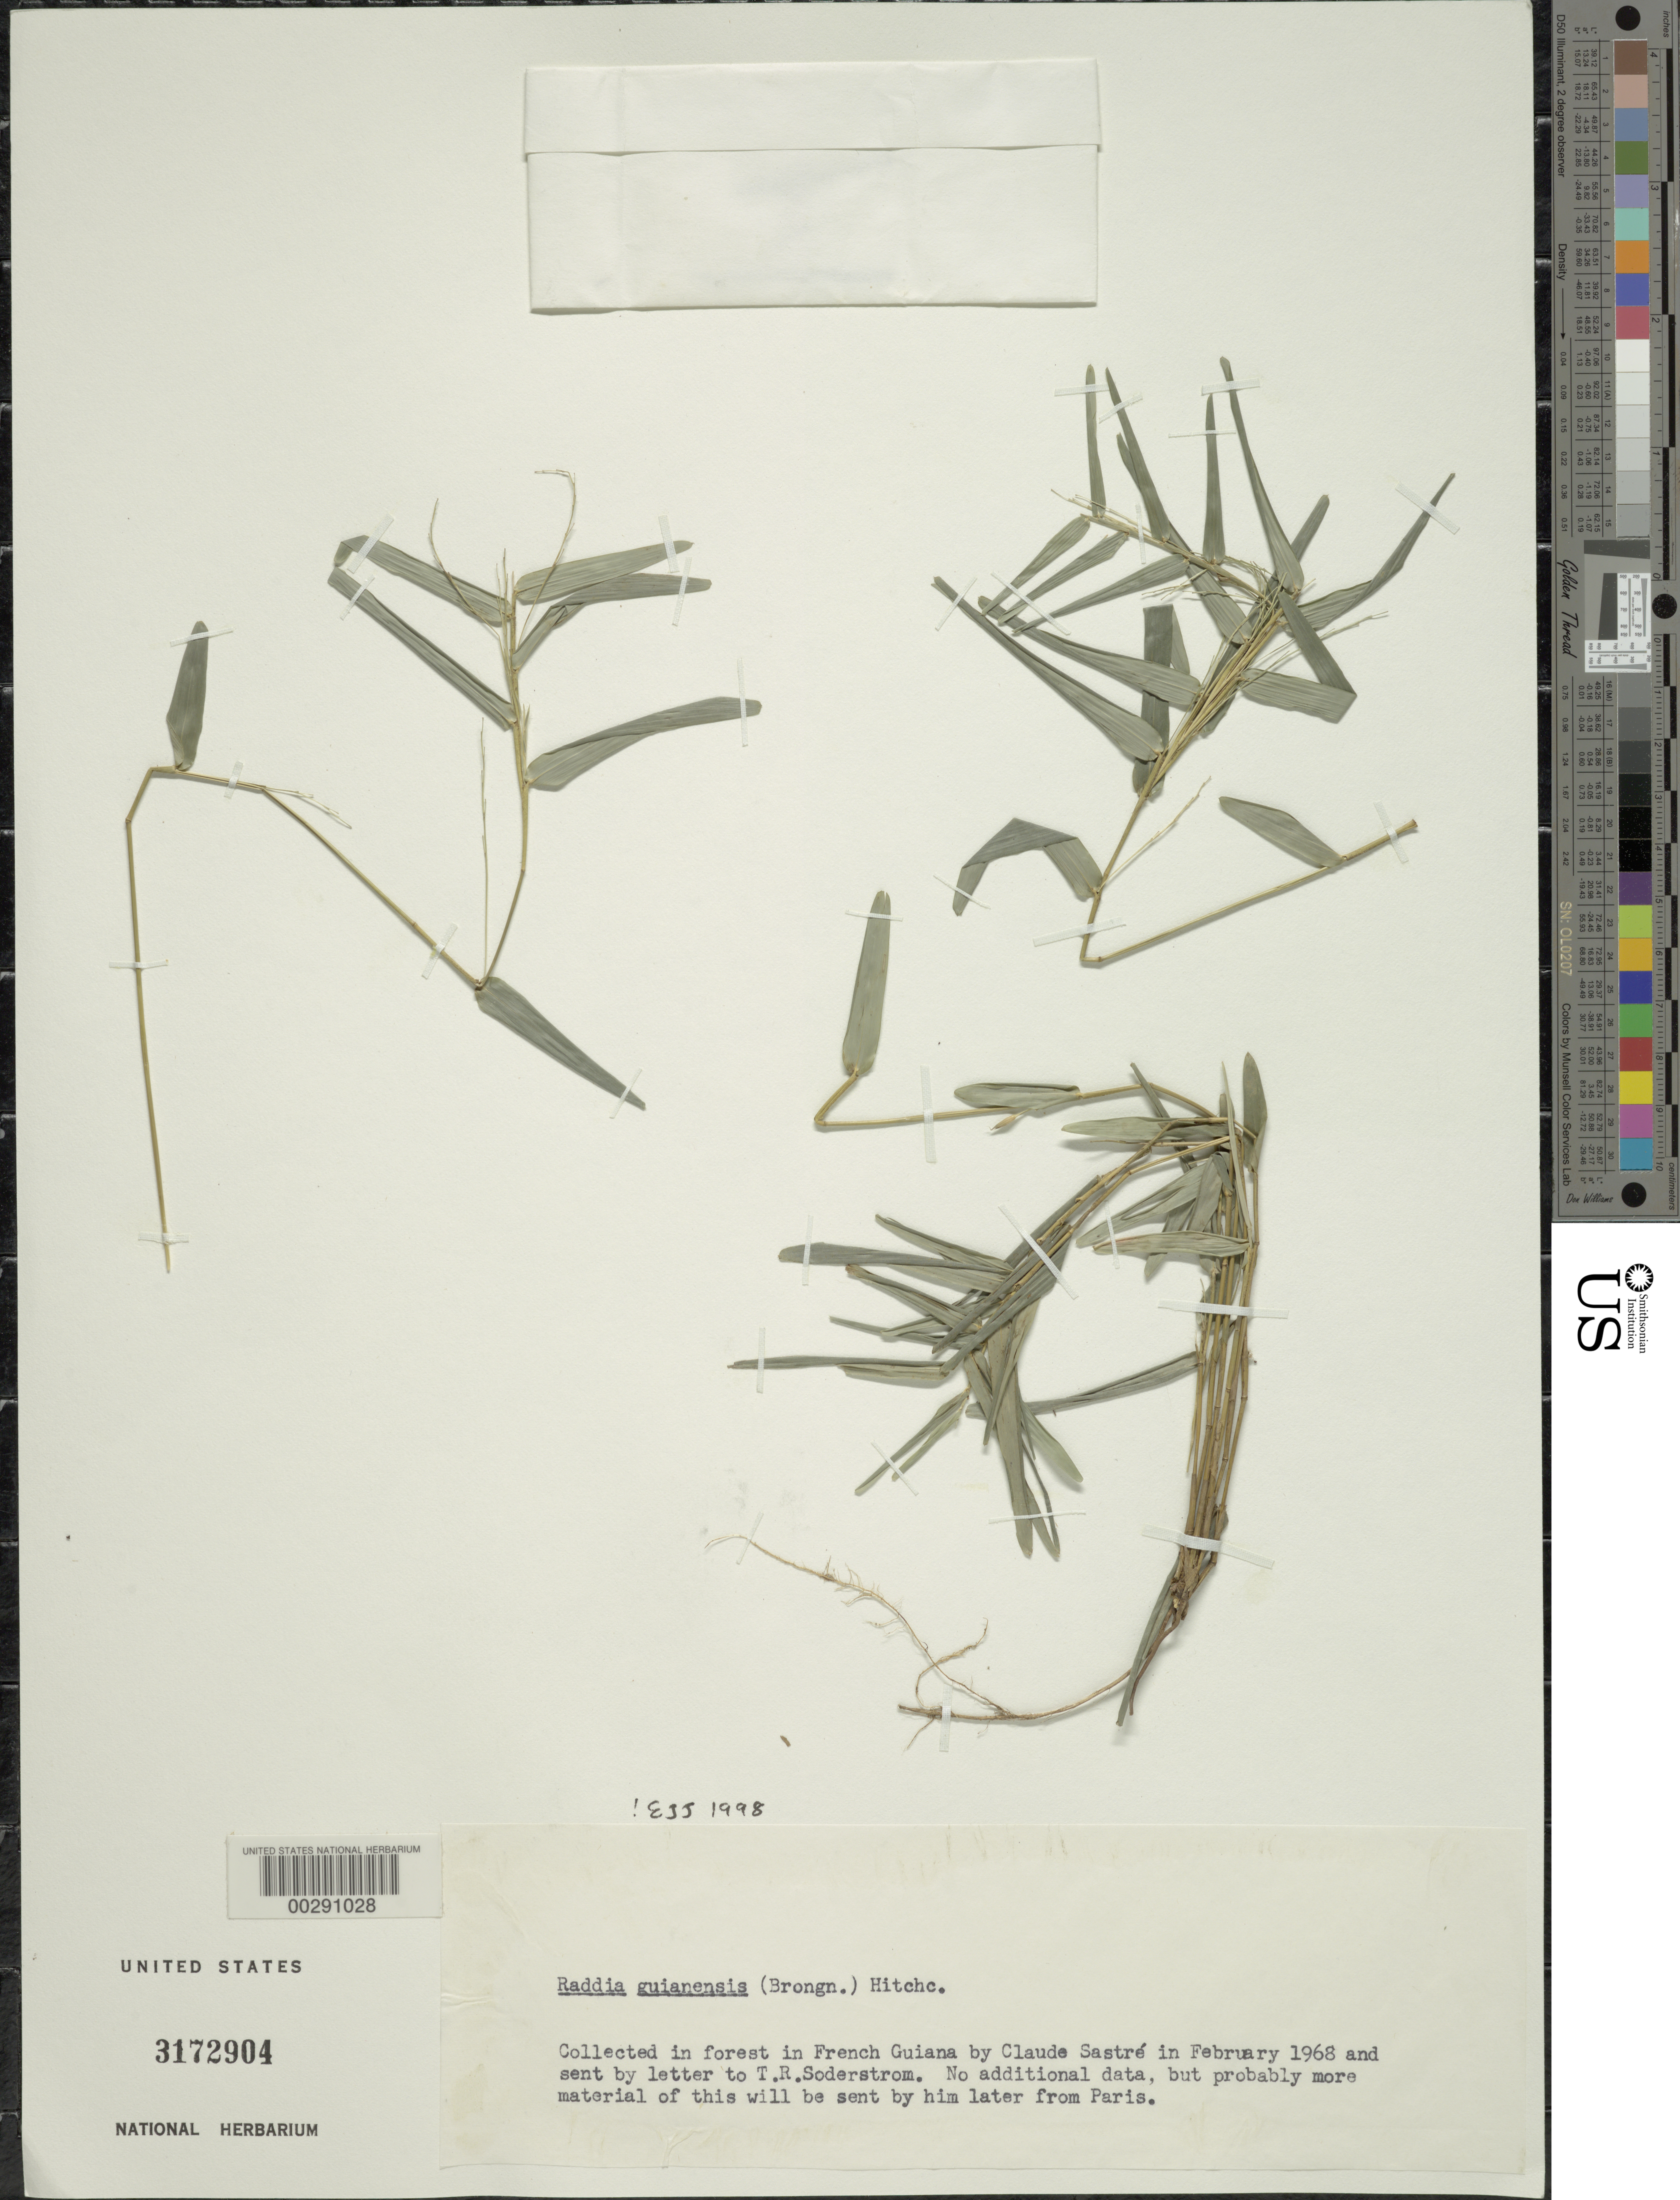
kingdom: Plantae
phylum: Tracheophyta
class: Liliopsida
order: Poales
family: Poaceae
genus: Raddia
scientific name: Raddia guianensis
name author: (Brongn.) Hitchc.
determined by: Judziewicz, E. J.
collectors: C. H. L. Sastre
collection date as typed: Feb 1968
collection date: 1968-02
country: French Guiana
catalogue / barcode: US 3172904